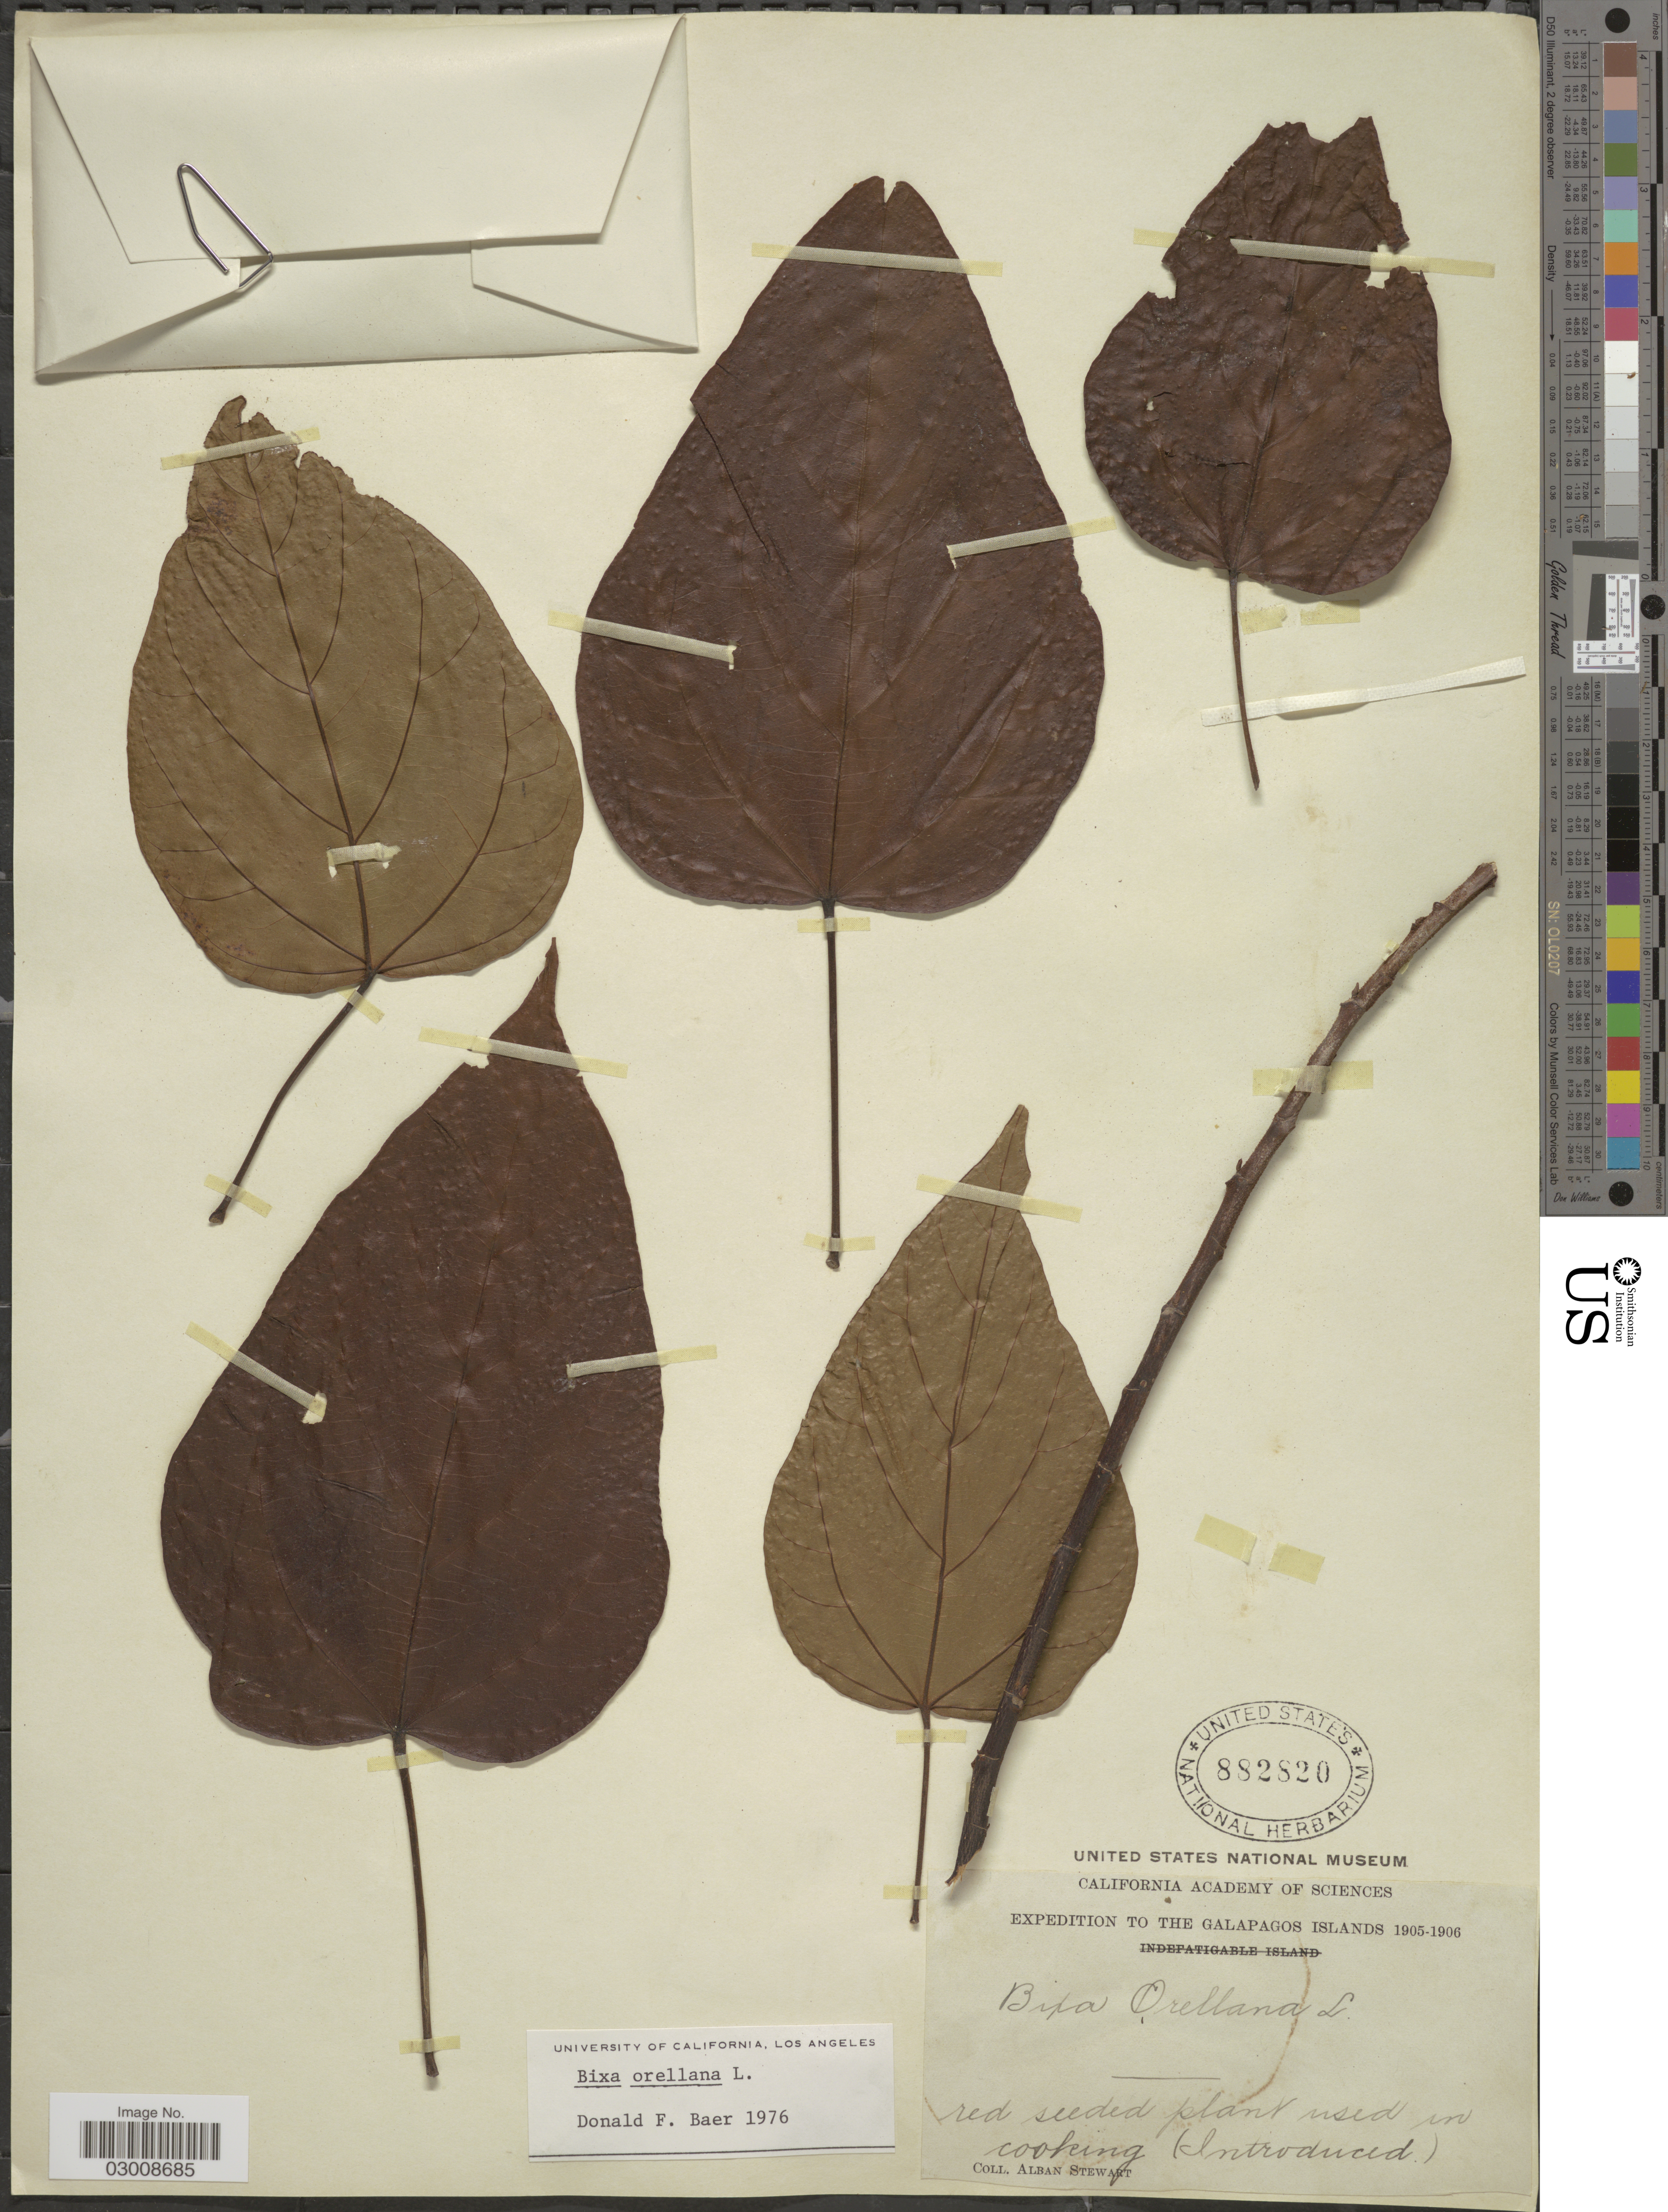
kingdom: Plantae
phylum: Tracheophyta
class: Magnoliopsida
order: Malvales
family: Bixaceae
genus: Bixa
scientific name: Bixa orellana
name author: L.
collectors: A. Stewart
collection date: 1905/1906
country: Ecuador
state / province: Colón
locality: The Galapagos Islands.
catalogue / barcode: US 882820